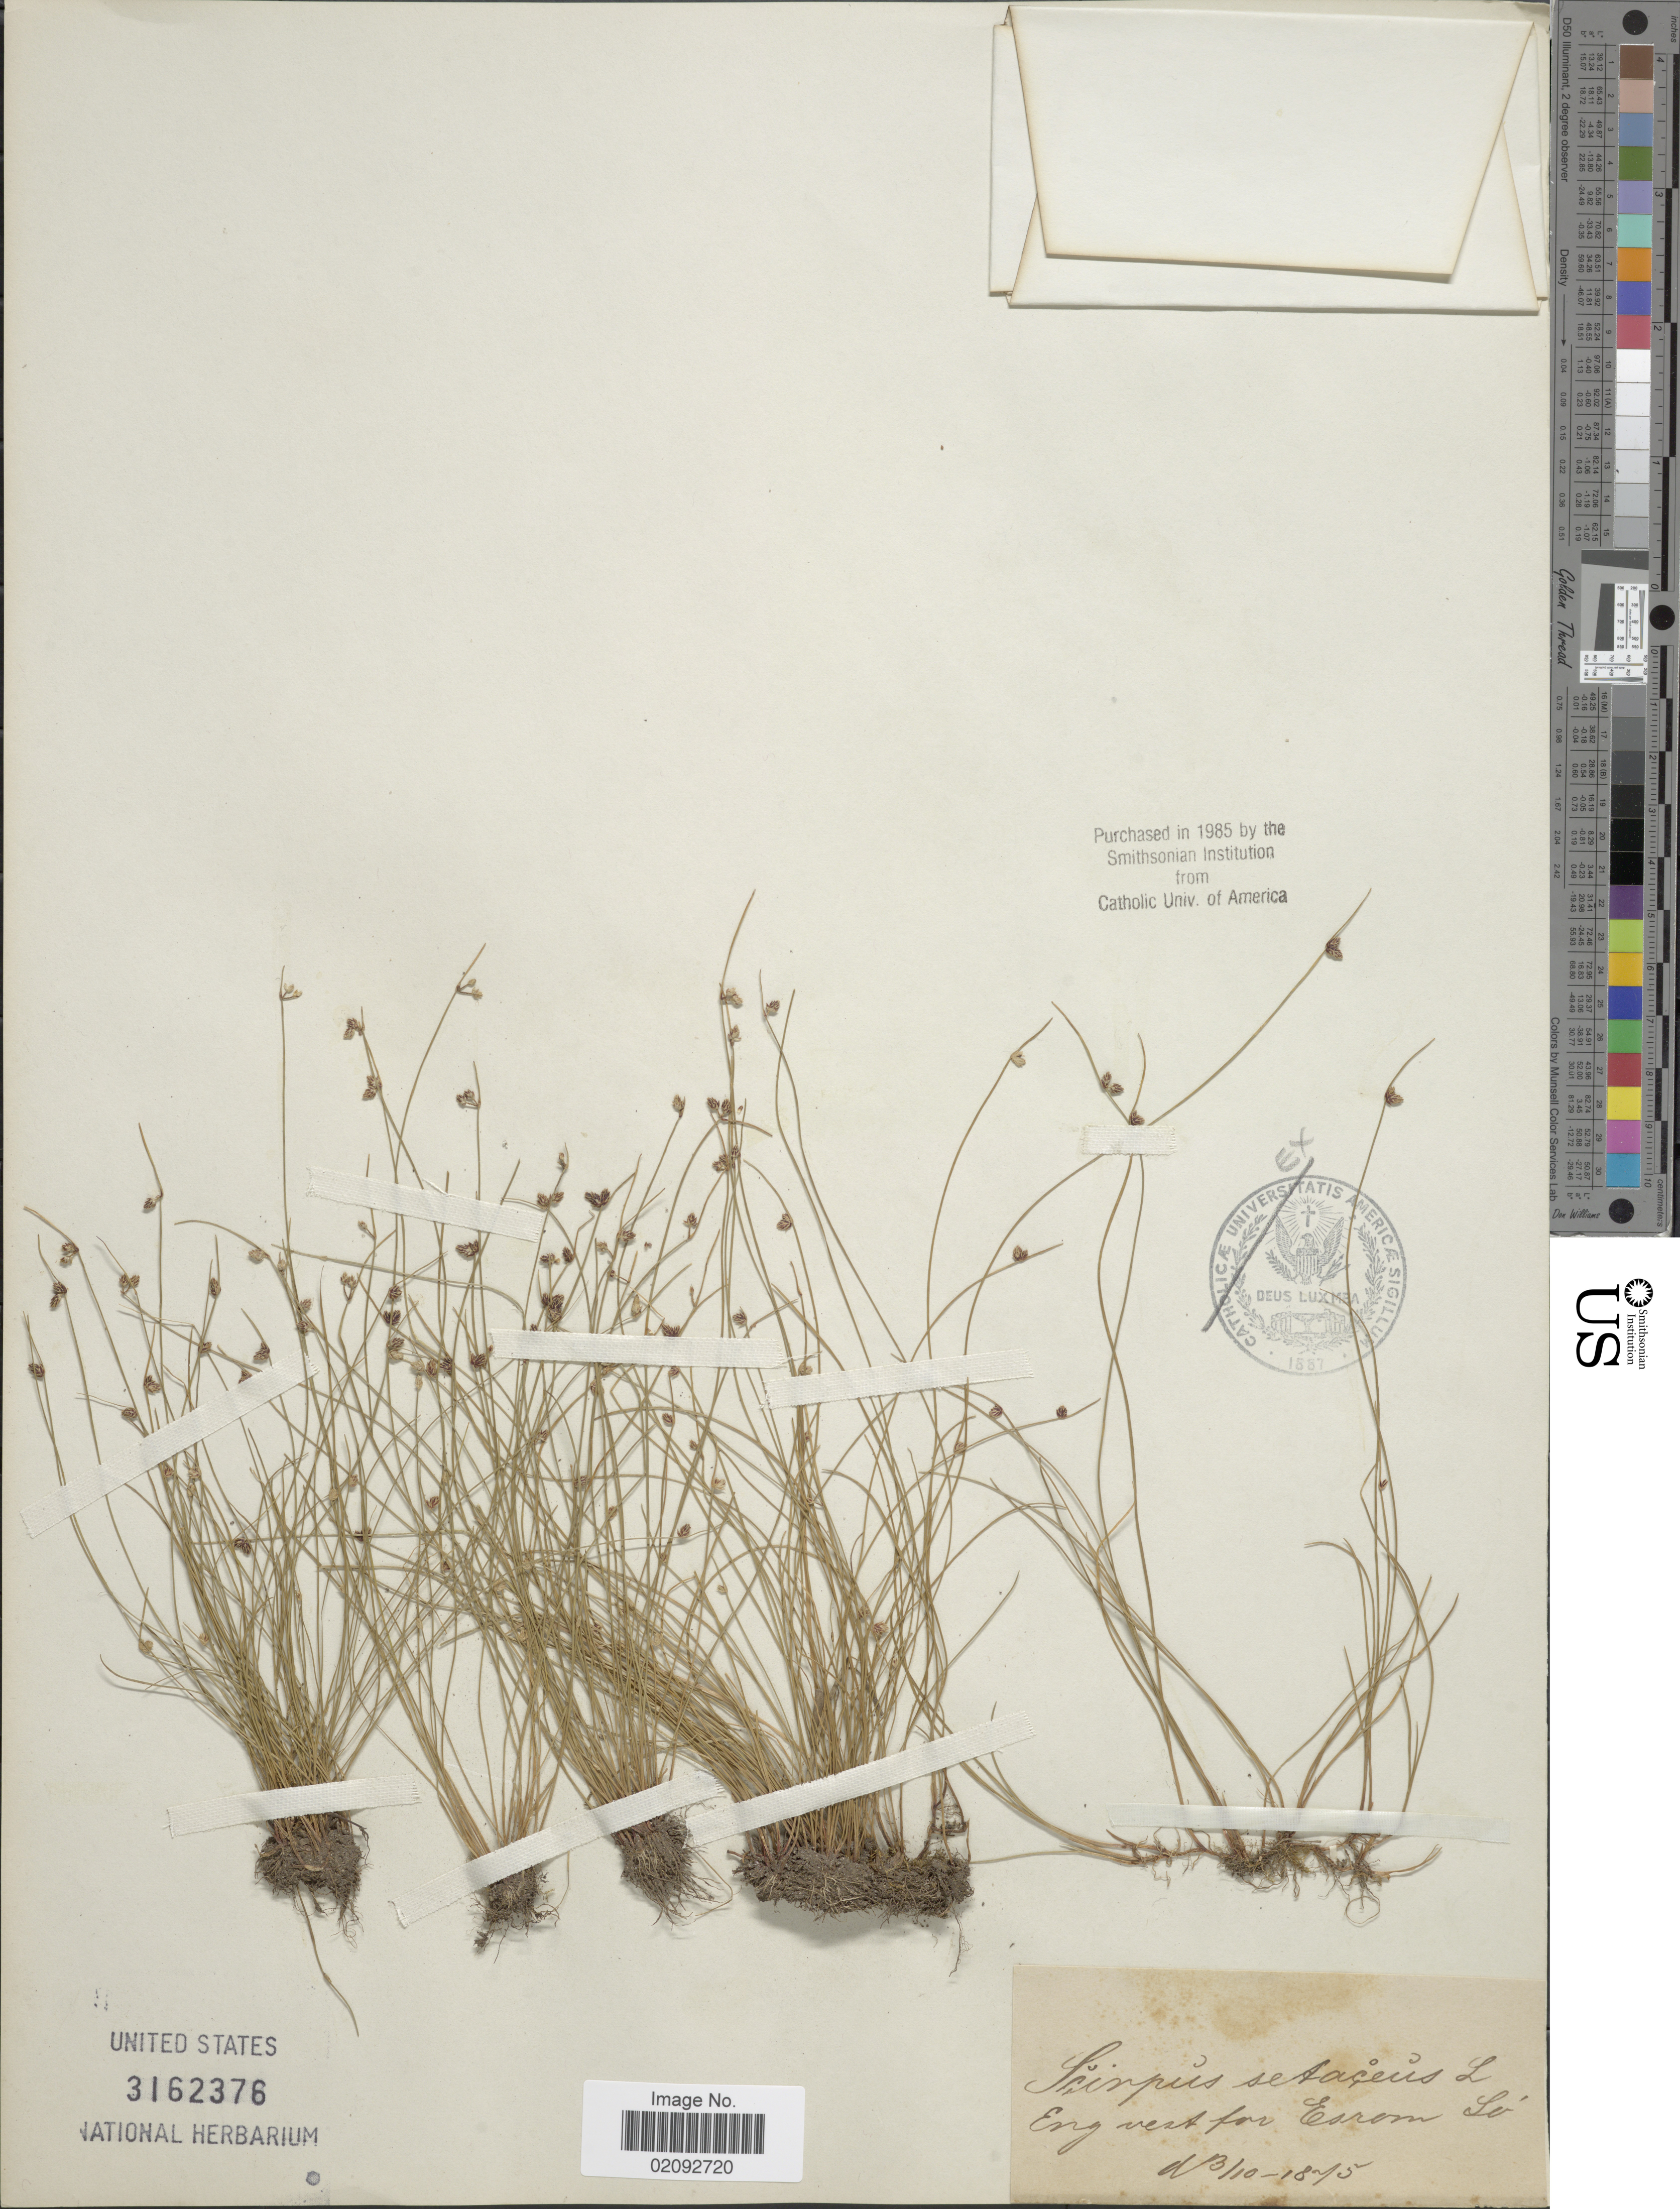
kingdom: Plantae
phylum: Tracheophyta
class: Liliopsida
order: Poales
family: Cyperaceae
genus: Isolepis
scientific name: Isolepis setacea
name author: (L.) R. Br.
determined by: Strong, Mark T., (BOT), Smithsonian Institution - National Museum of Natural History (UNITED STATES)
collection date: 1875-03-10 or 1875-10-03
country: Denmark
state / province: Hovedstaden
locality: Esrom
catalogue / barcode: US 3162376